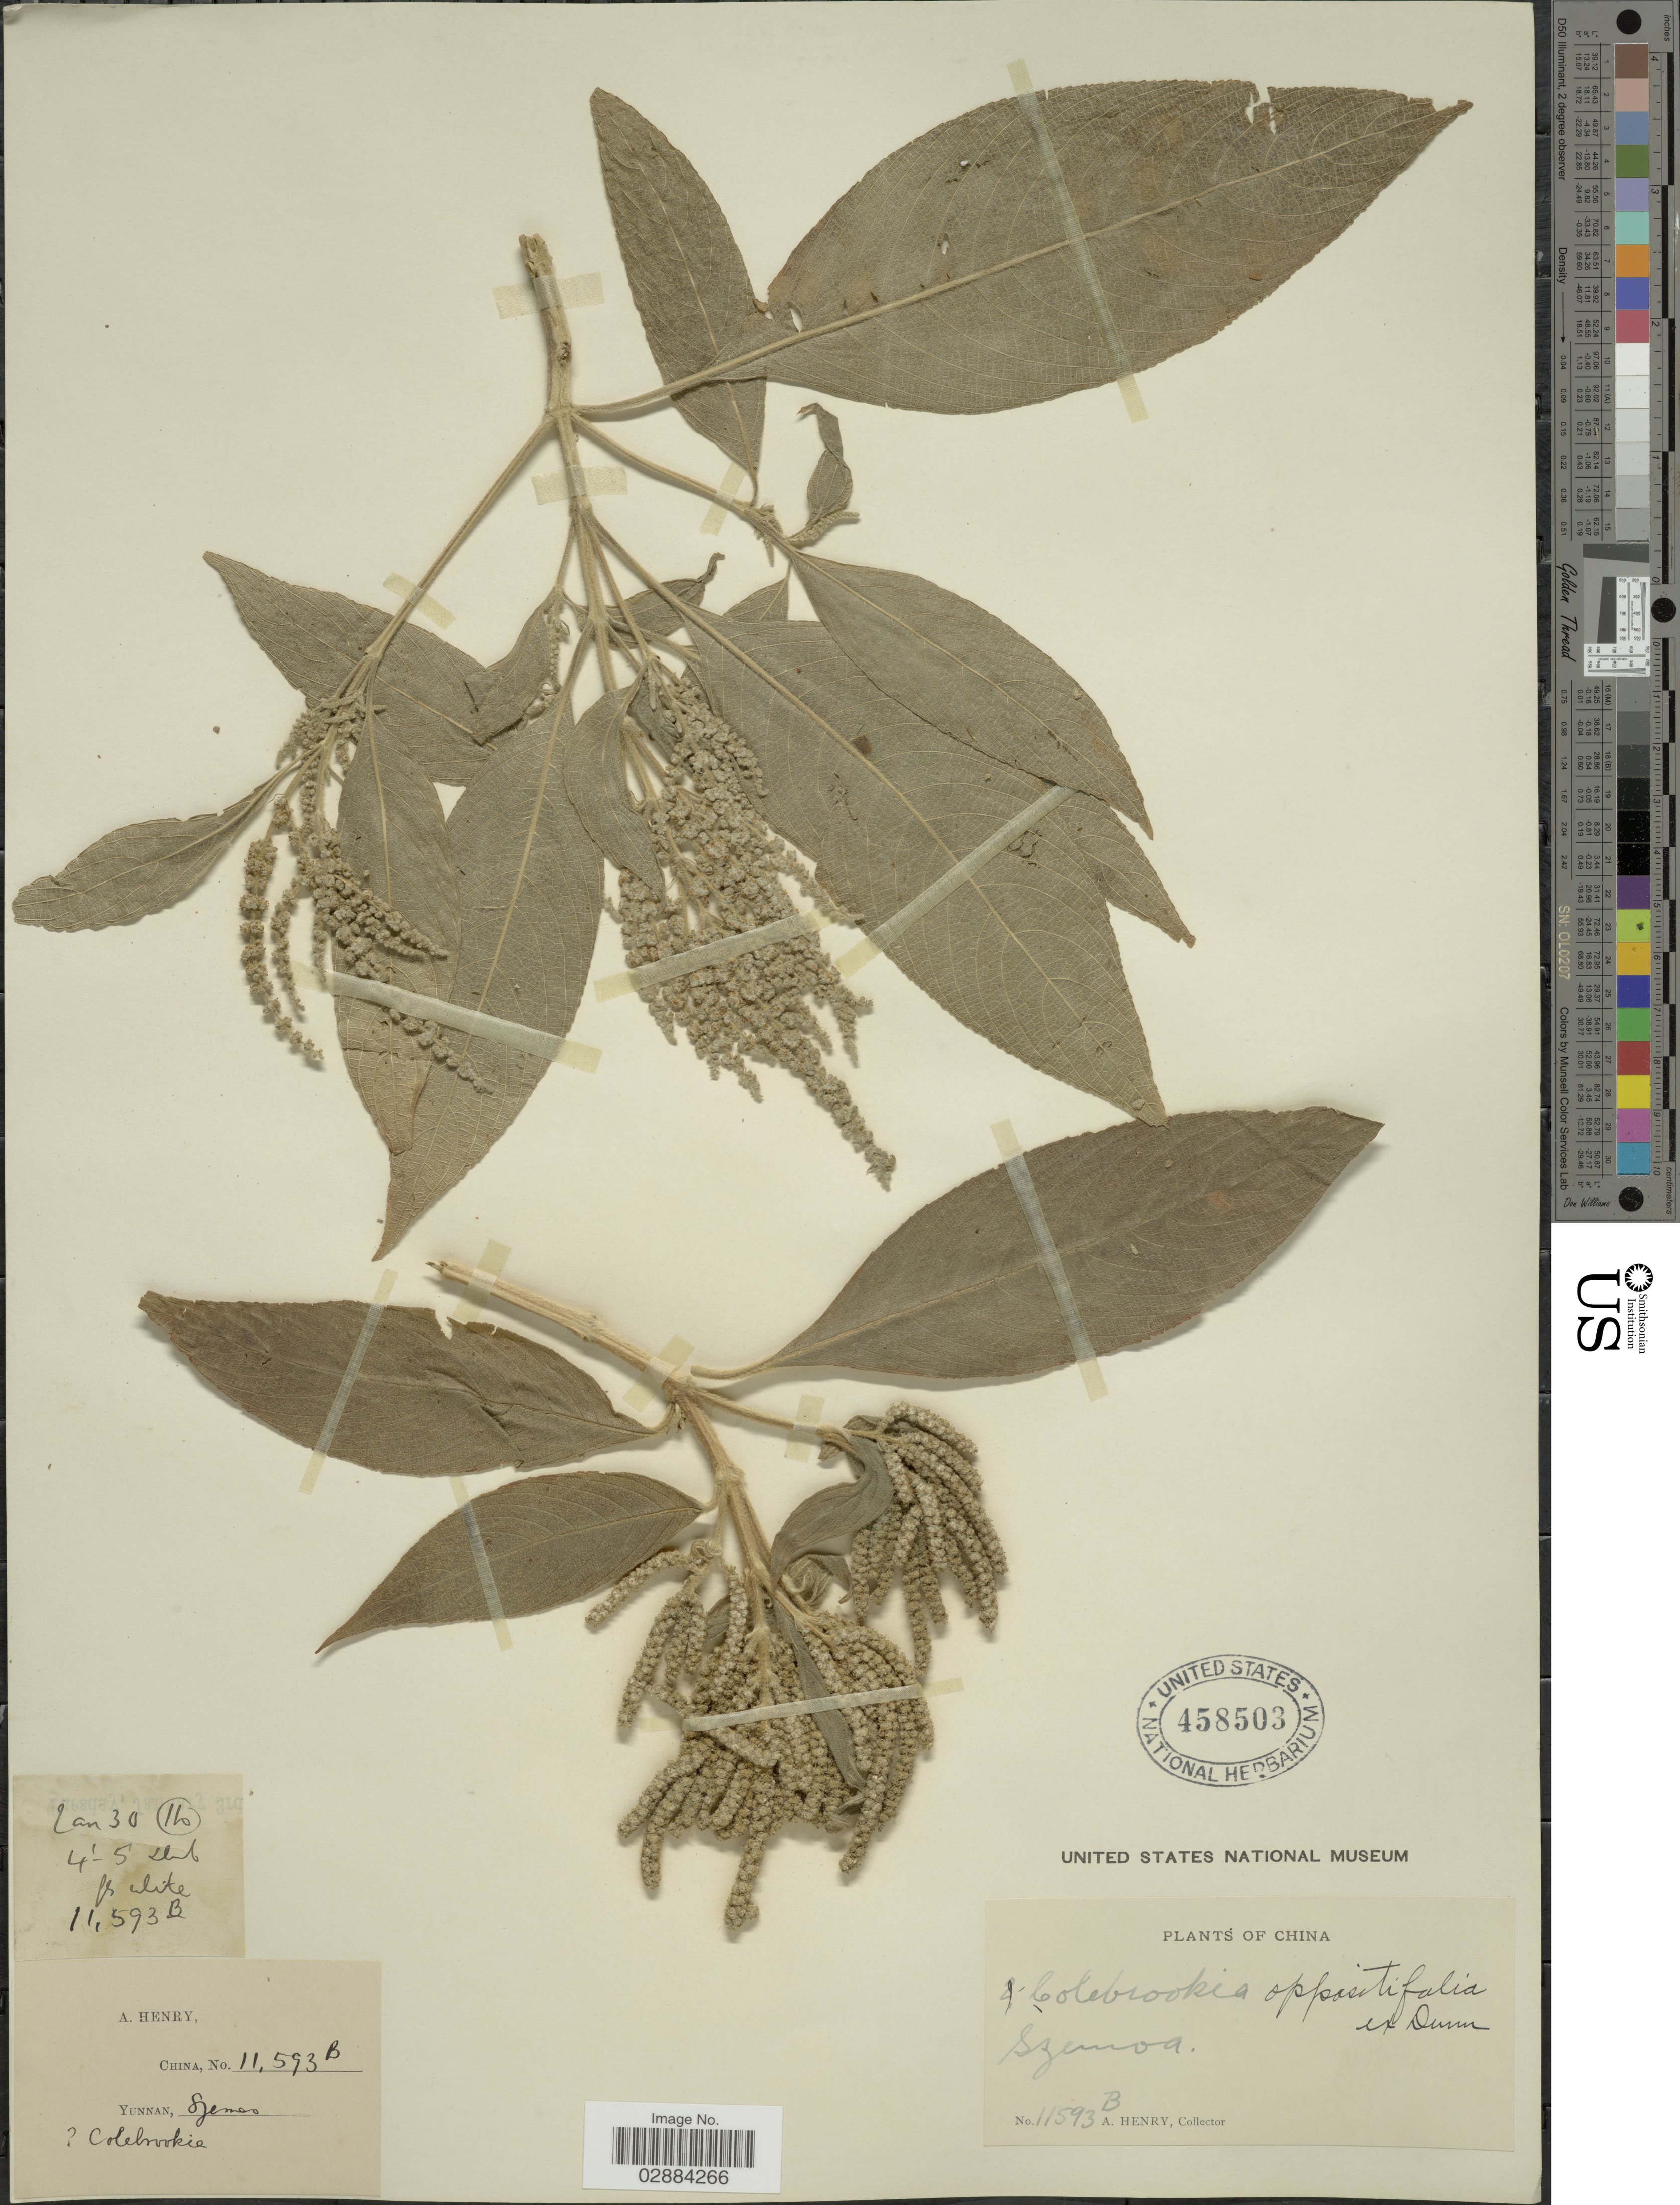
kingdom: Plantae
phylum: Tracheophyta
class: Magnoliopsida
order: Lamiales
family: Lamiaceae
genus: Colebrookea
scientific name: Colebrookea oppositifolia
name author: Small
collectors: A. Henry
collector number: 11593 B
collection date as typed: Transcribed d/m/y: /1/30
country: China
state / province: Yunnan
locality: Szemoa.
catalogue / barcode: US 458503